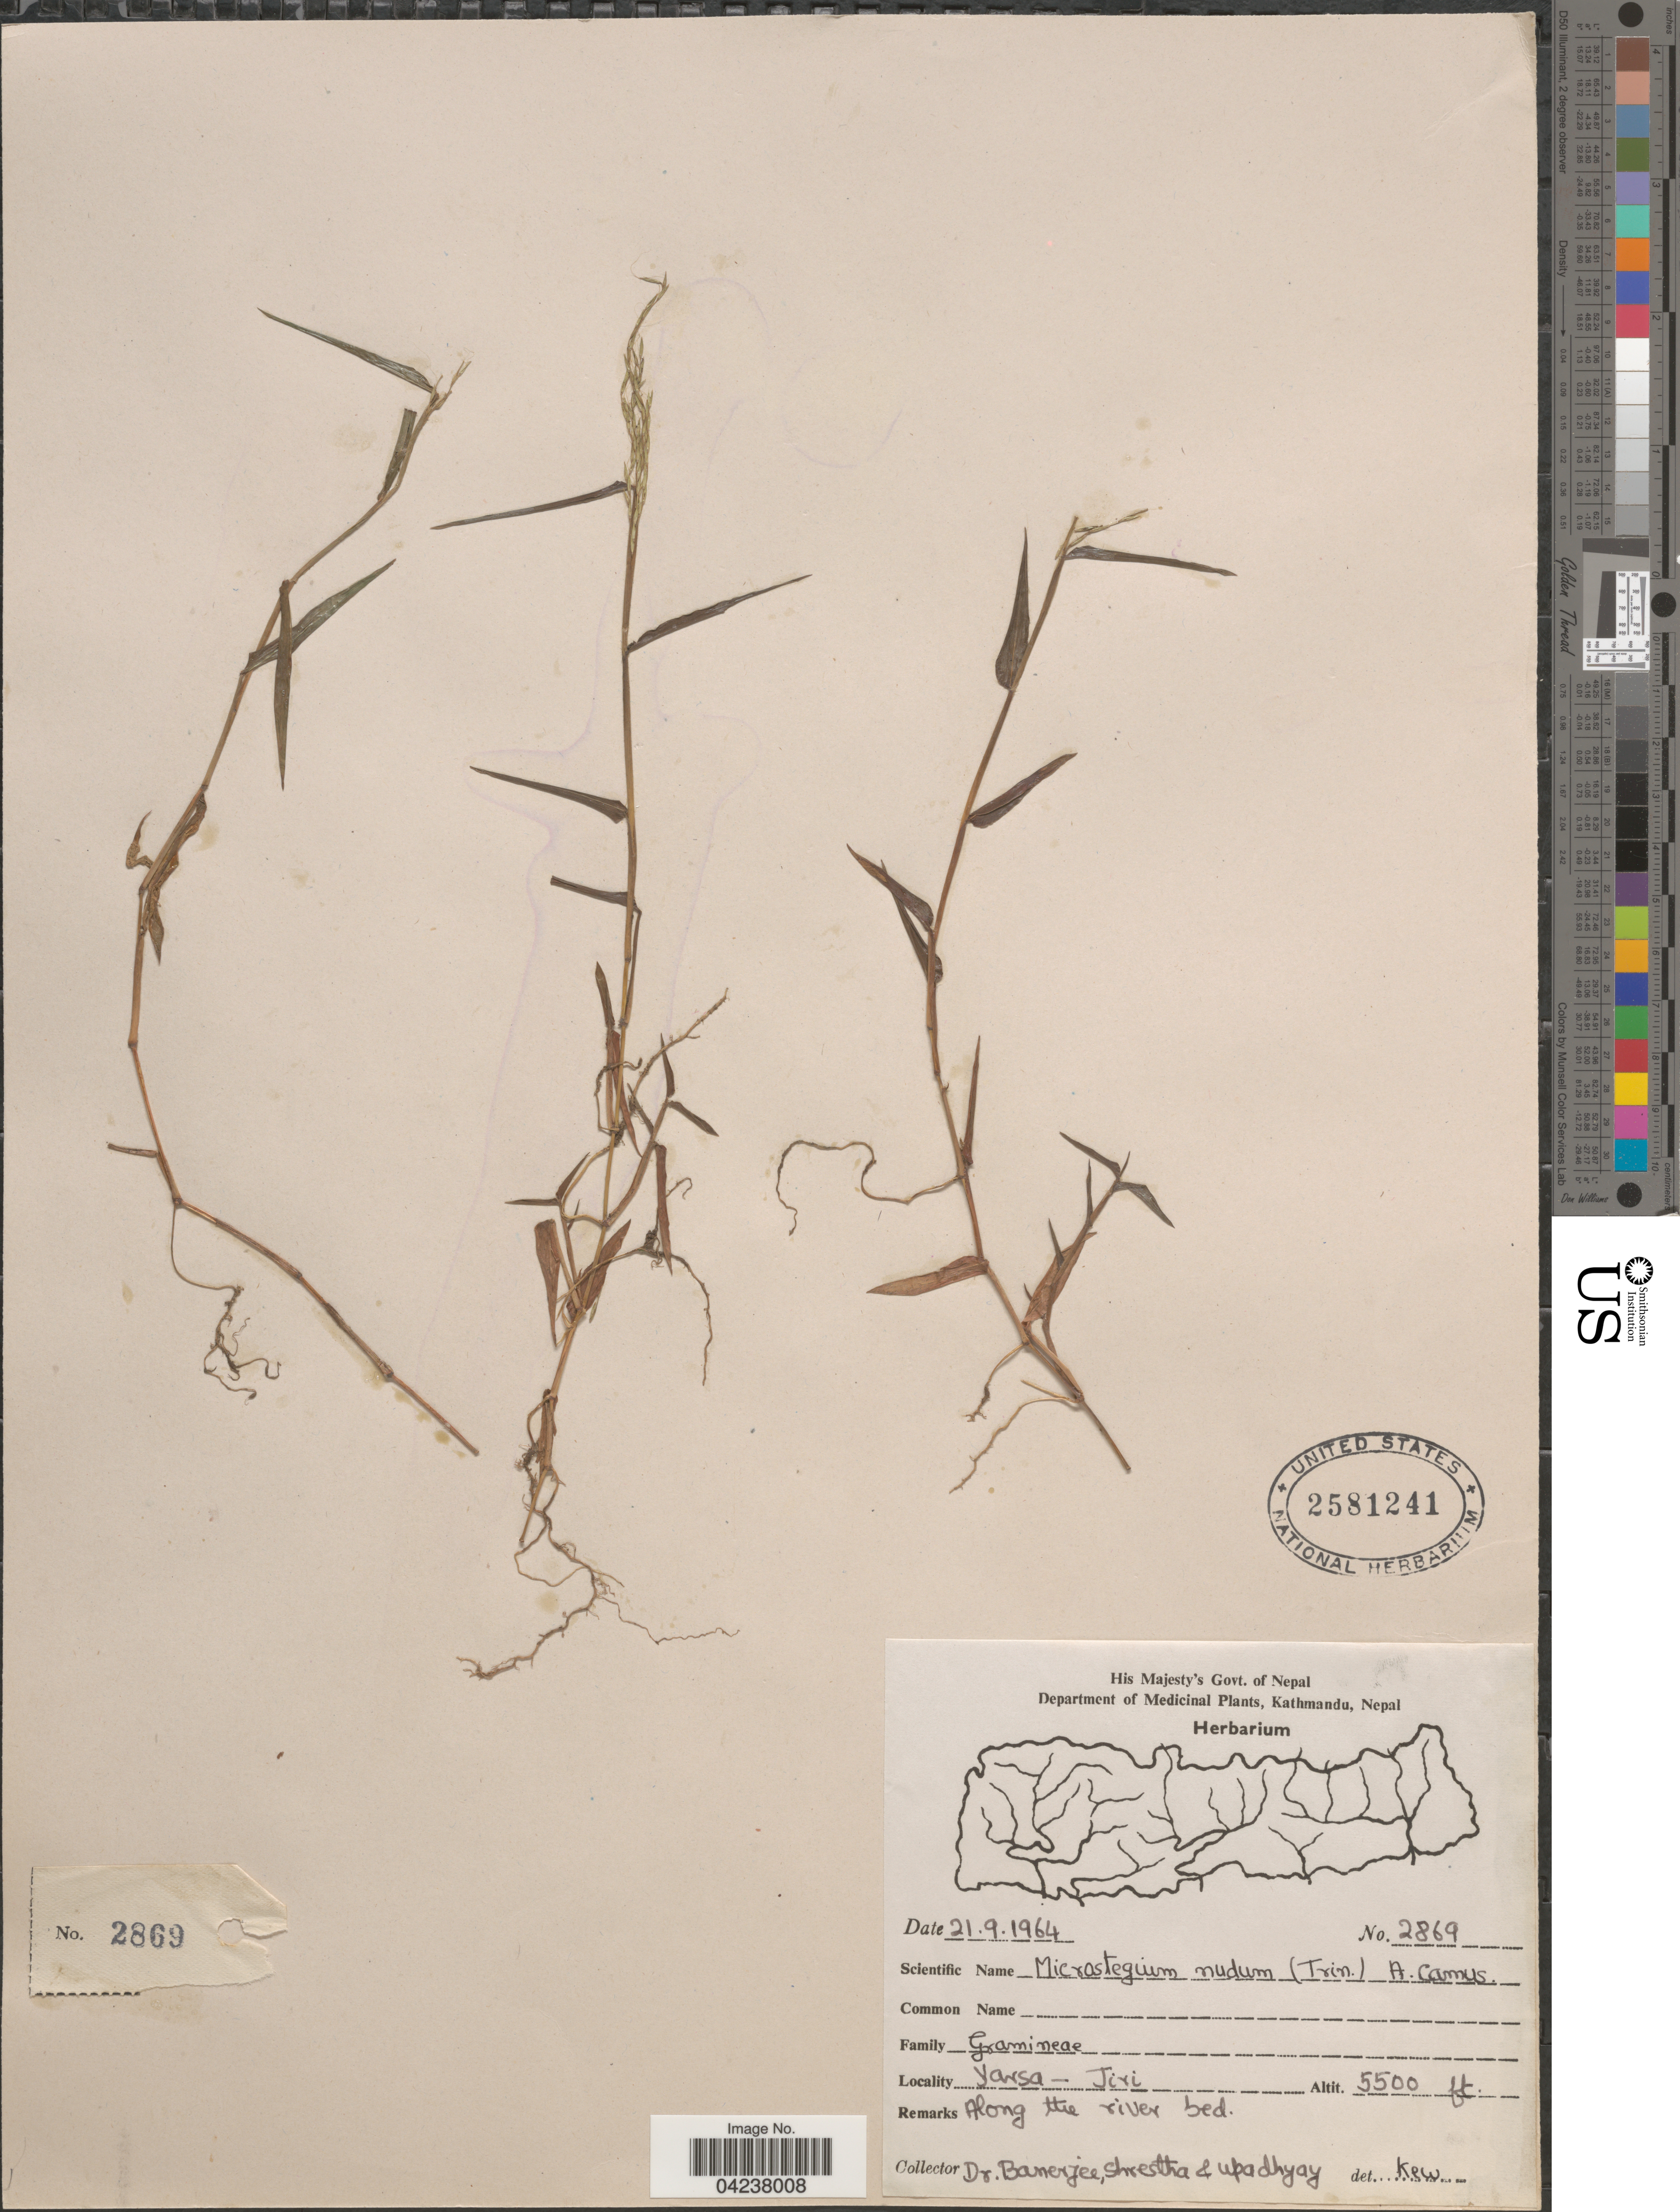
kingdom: Plantae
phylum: Tracheophyta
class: Liliopsida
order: Poales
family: Poaceae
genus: Microstegium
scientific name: Microstegium nudum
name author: (Trin.) A. Camus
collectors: -. Banerjee, -. Shrestha & Upadhyay, --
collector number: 2869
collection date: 1964-09-21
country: Nepal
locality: Yarsa-Jiri.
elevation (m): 1676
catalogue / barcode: US 2581241